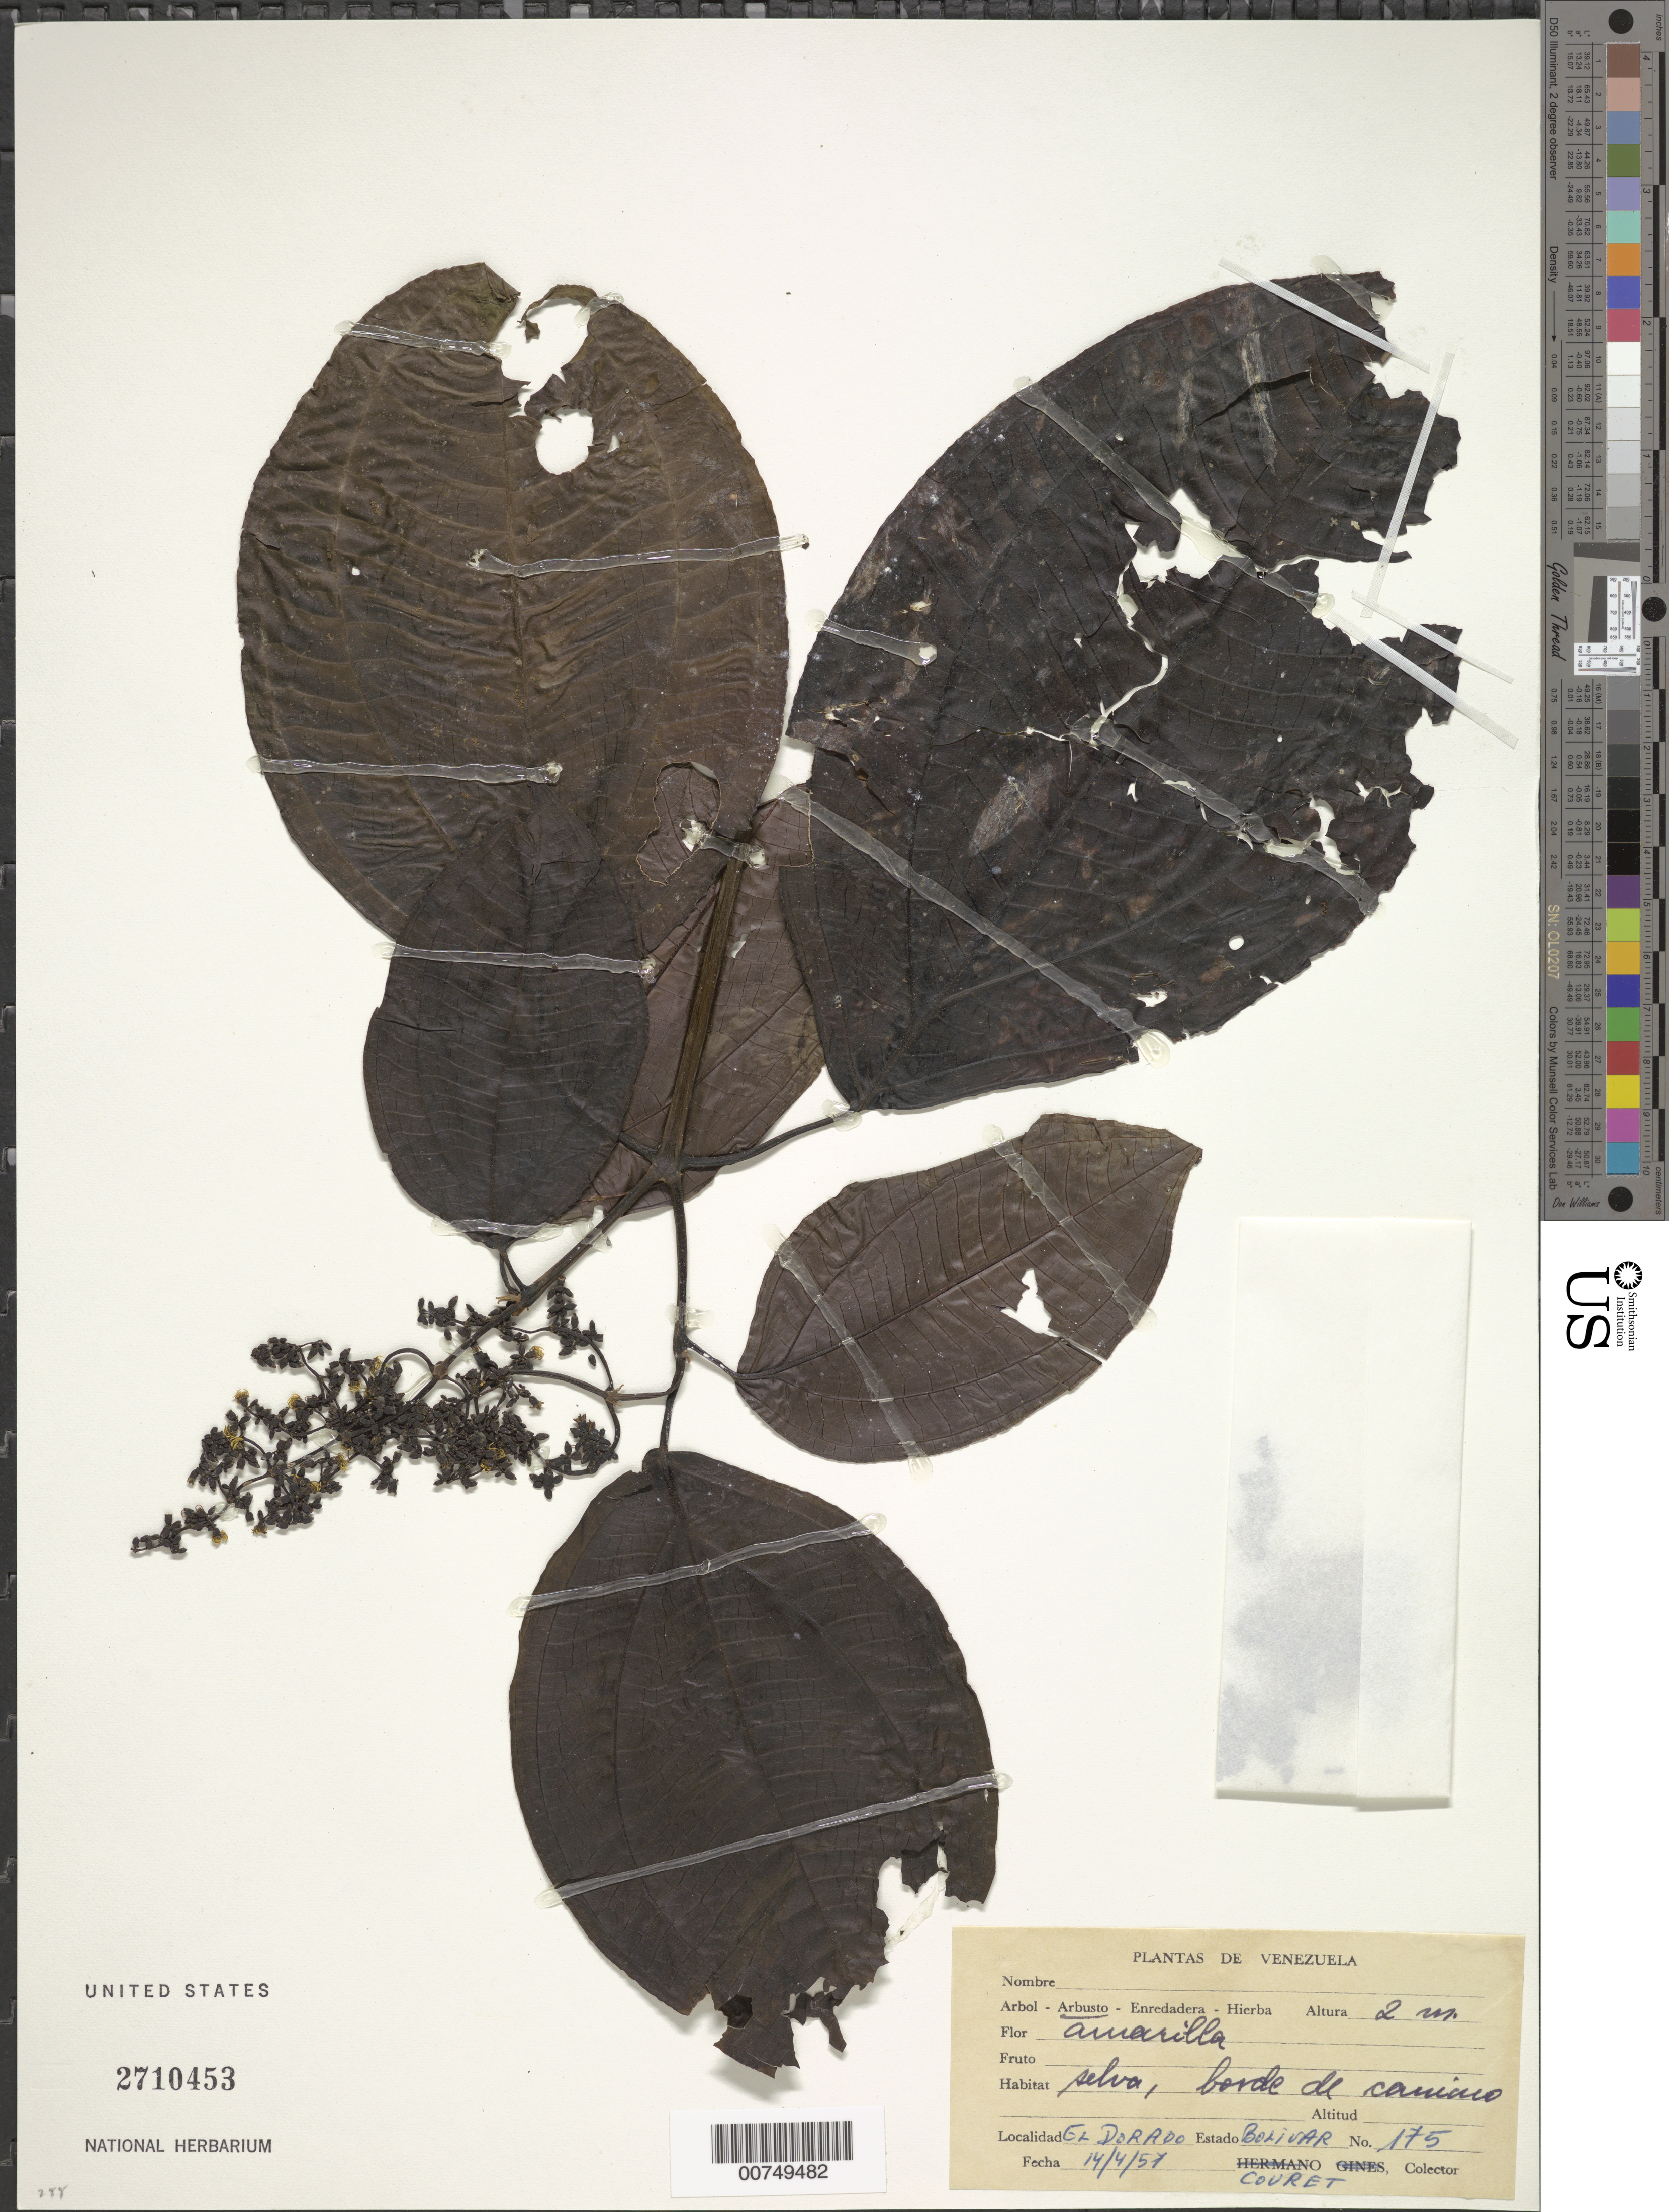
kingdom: Plantae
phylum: Tracheophyta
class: Magnoliopsida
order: Myrtales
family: Melastomataceae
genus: Miconia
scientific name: Miconia centrodesma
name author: Naudin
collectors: -. Couret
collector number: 175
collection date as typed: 14-Apr-57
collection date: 1957-04-14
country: Venezuela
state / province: Bolívar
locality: El Dorado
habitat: Selva, borde de camino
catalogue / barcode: US 2710453